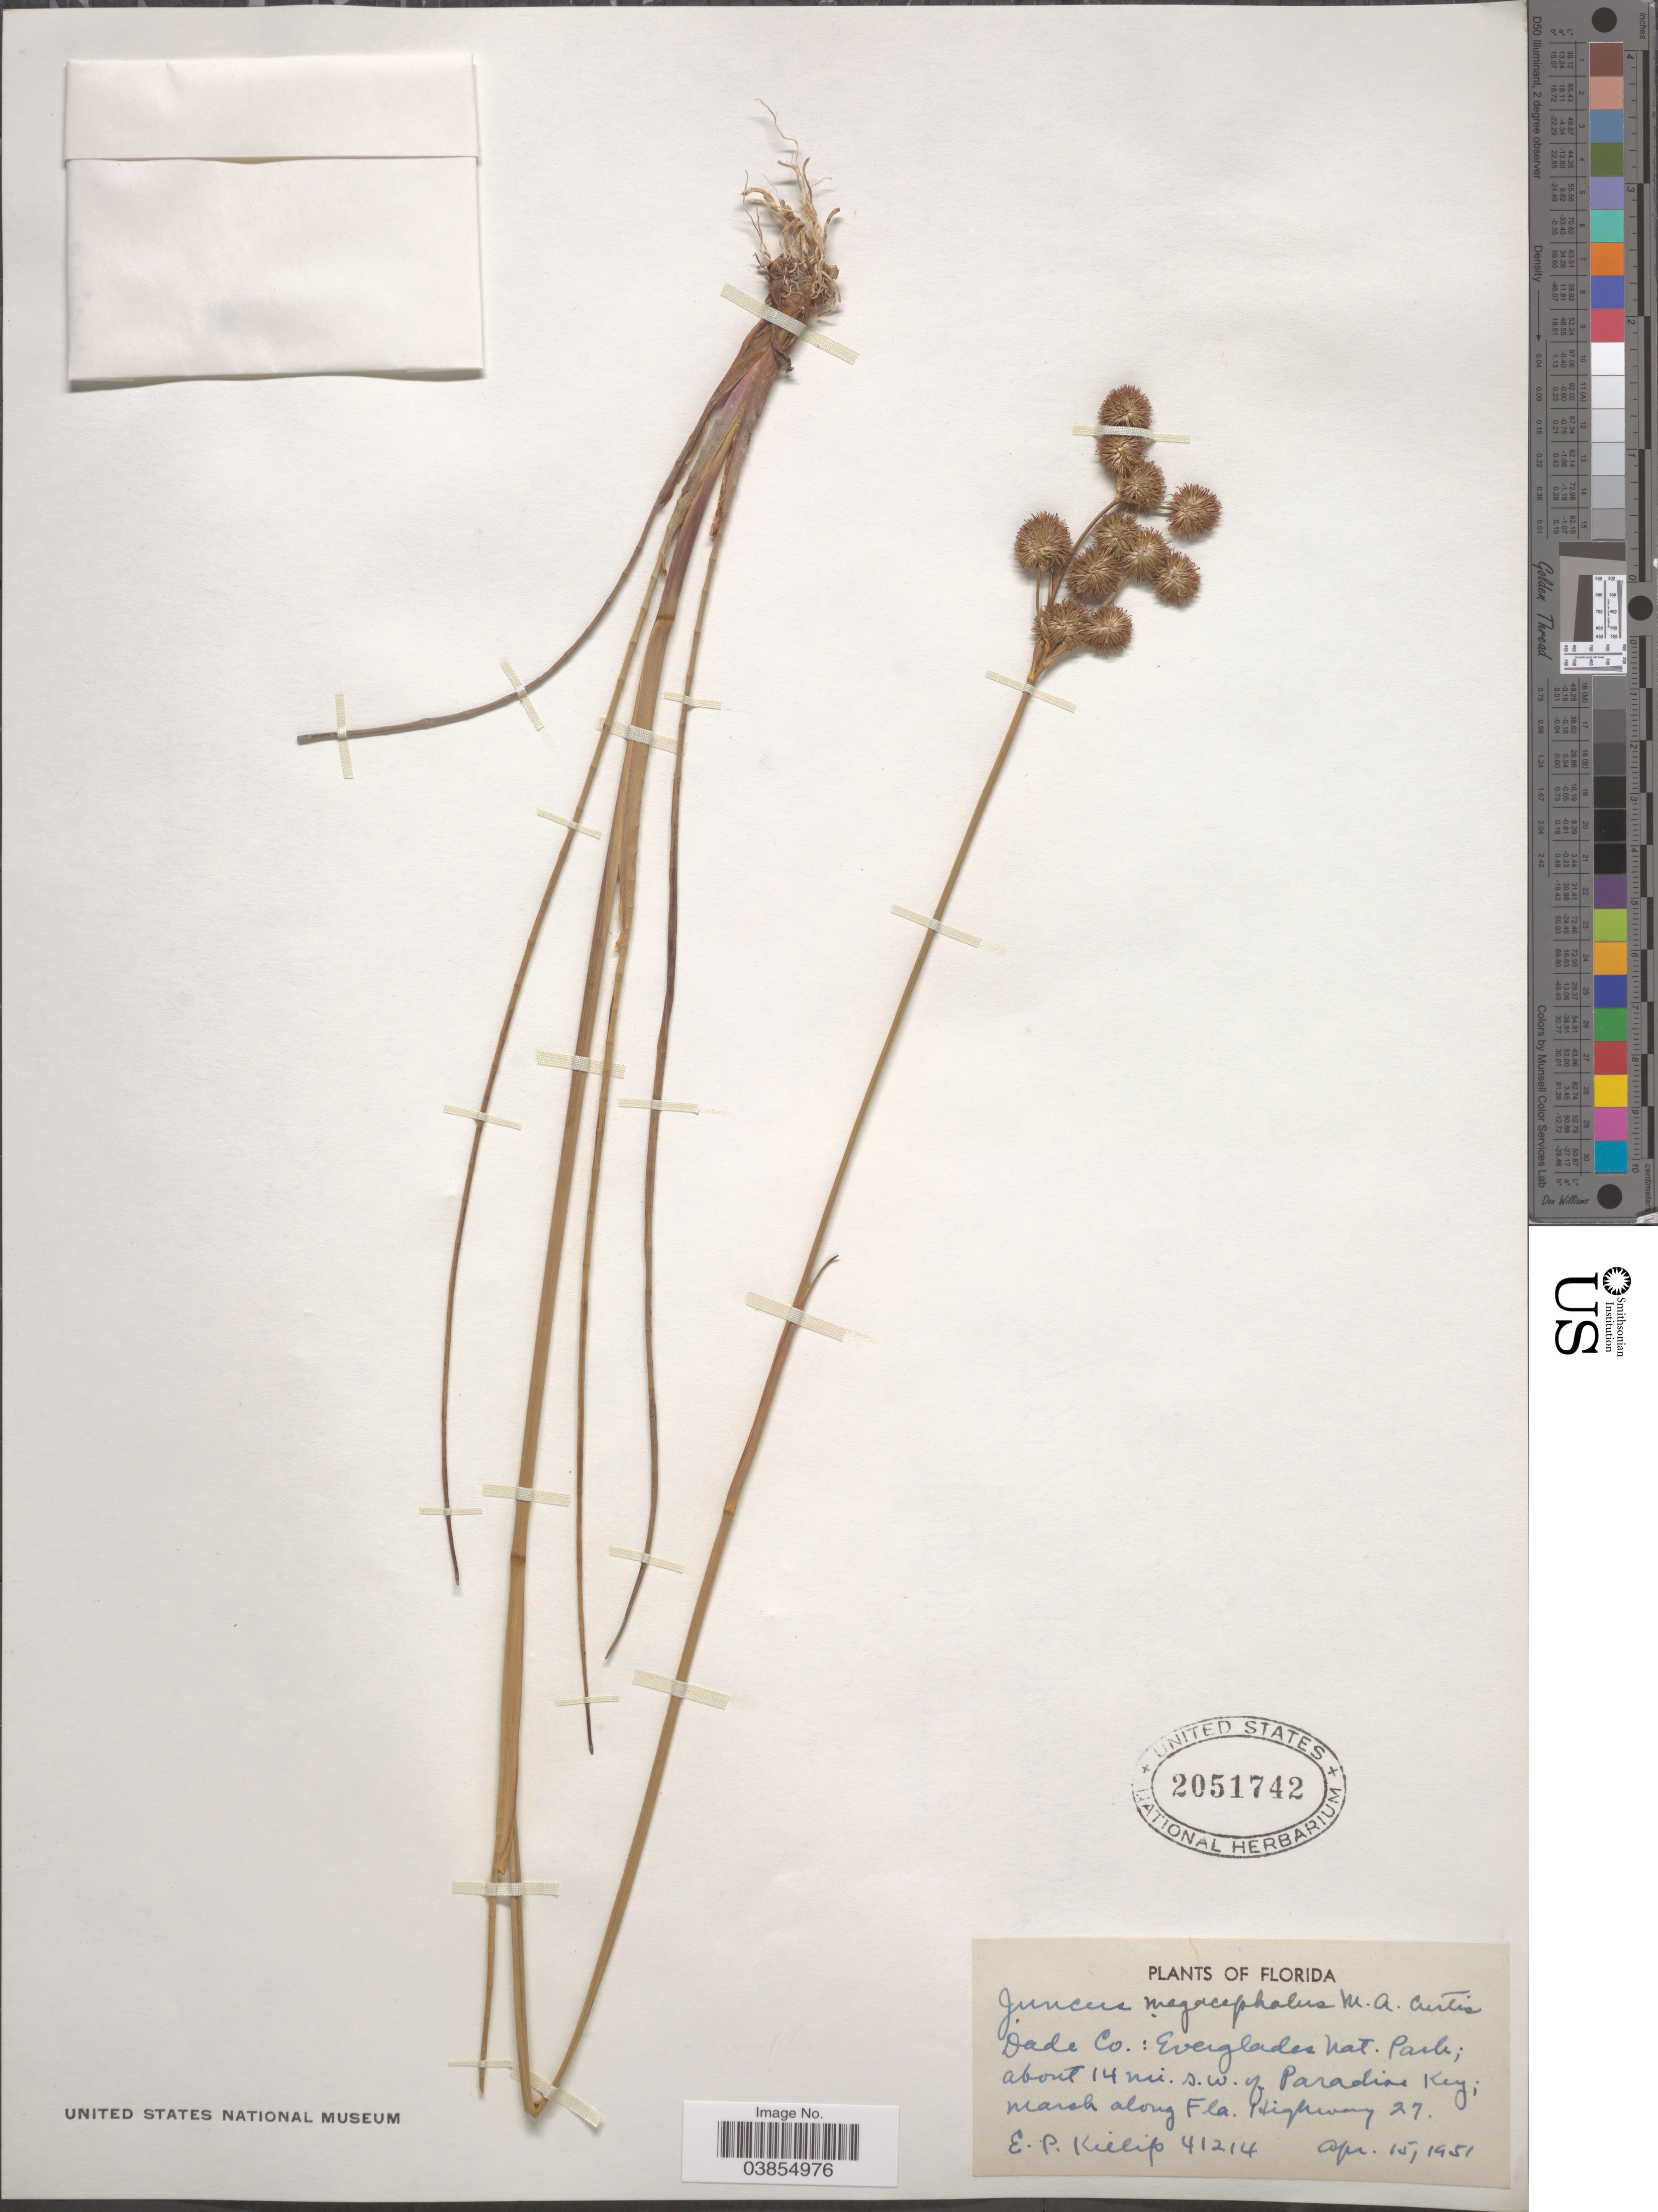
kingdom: Plantae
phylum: Tracheophyta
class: Liliopsida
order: Poales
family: Juncaceae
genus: Juncus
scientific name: Juncus megacephalus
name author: M.A. Curtis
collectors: E. P. Killip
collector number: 41214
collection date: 1951-04-15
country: United States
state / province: Florida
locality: Dade Co.: Everglade Nat. Park; about 14 mi. s. w. of Paradise Key; marsh along Fla. Highway 27.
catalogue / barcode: US 2051742